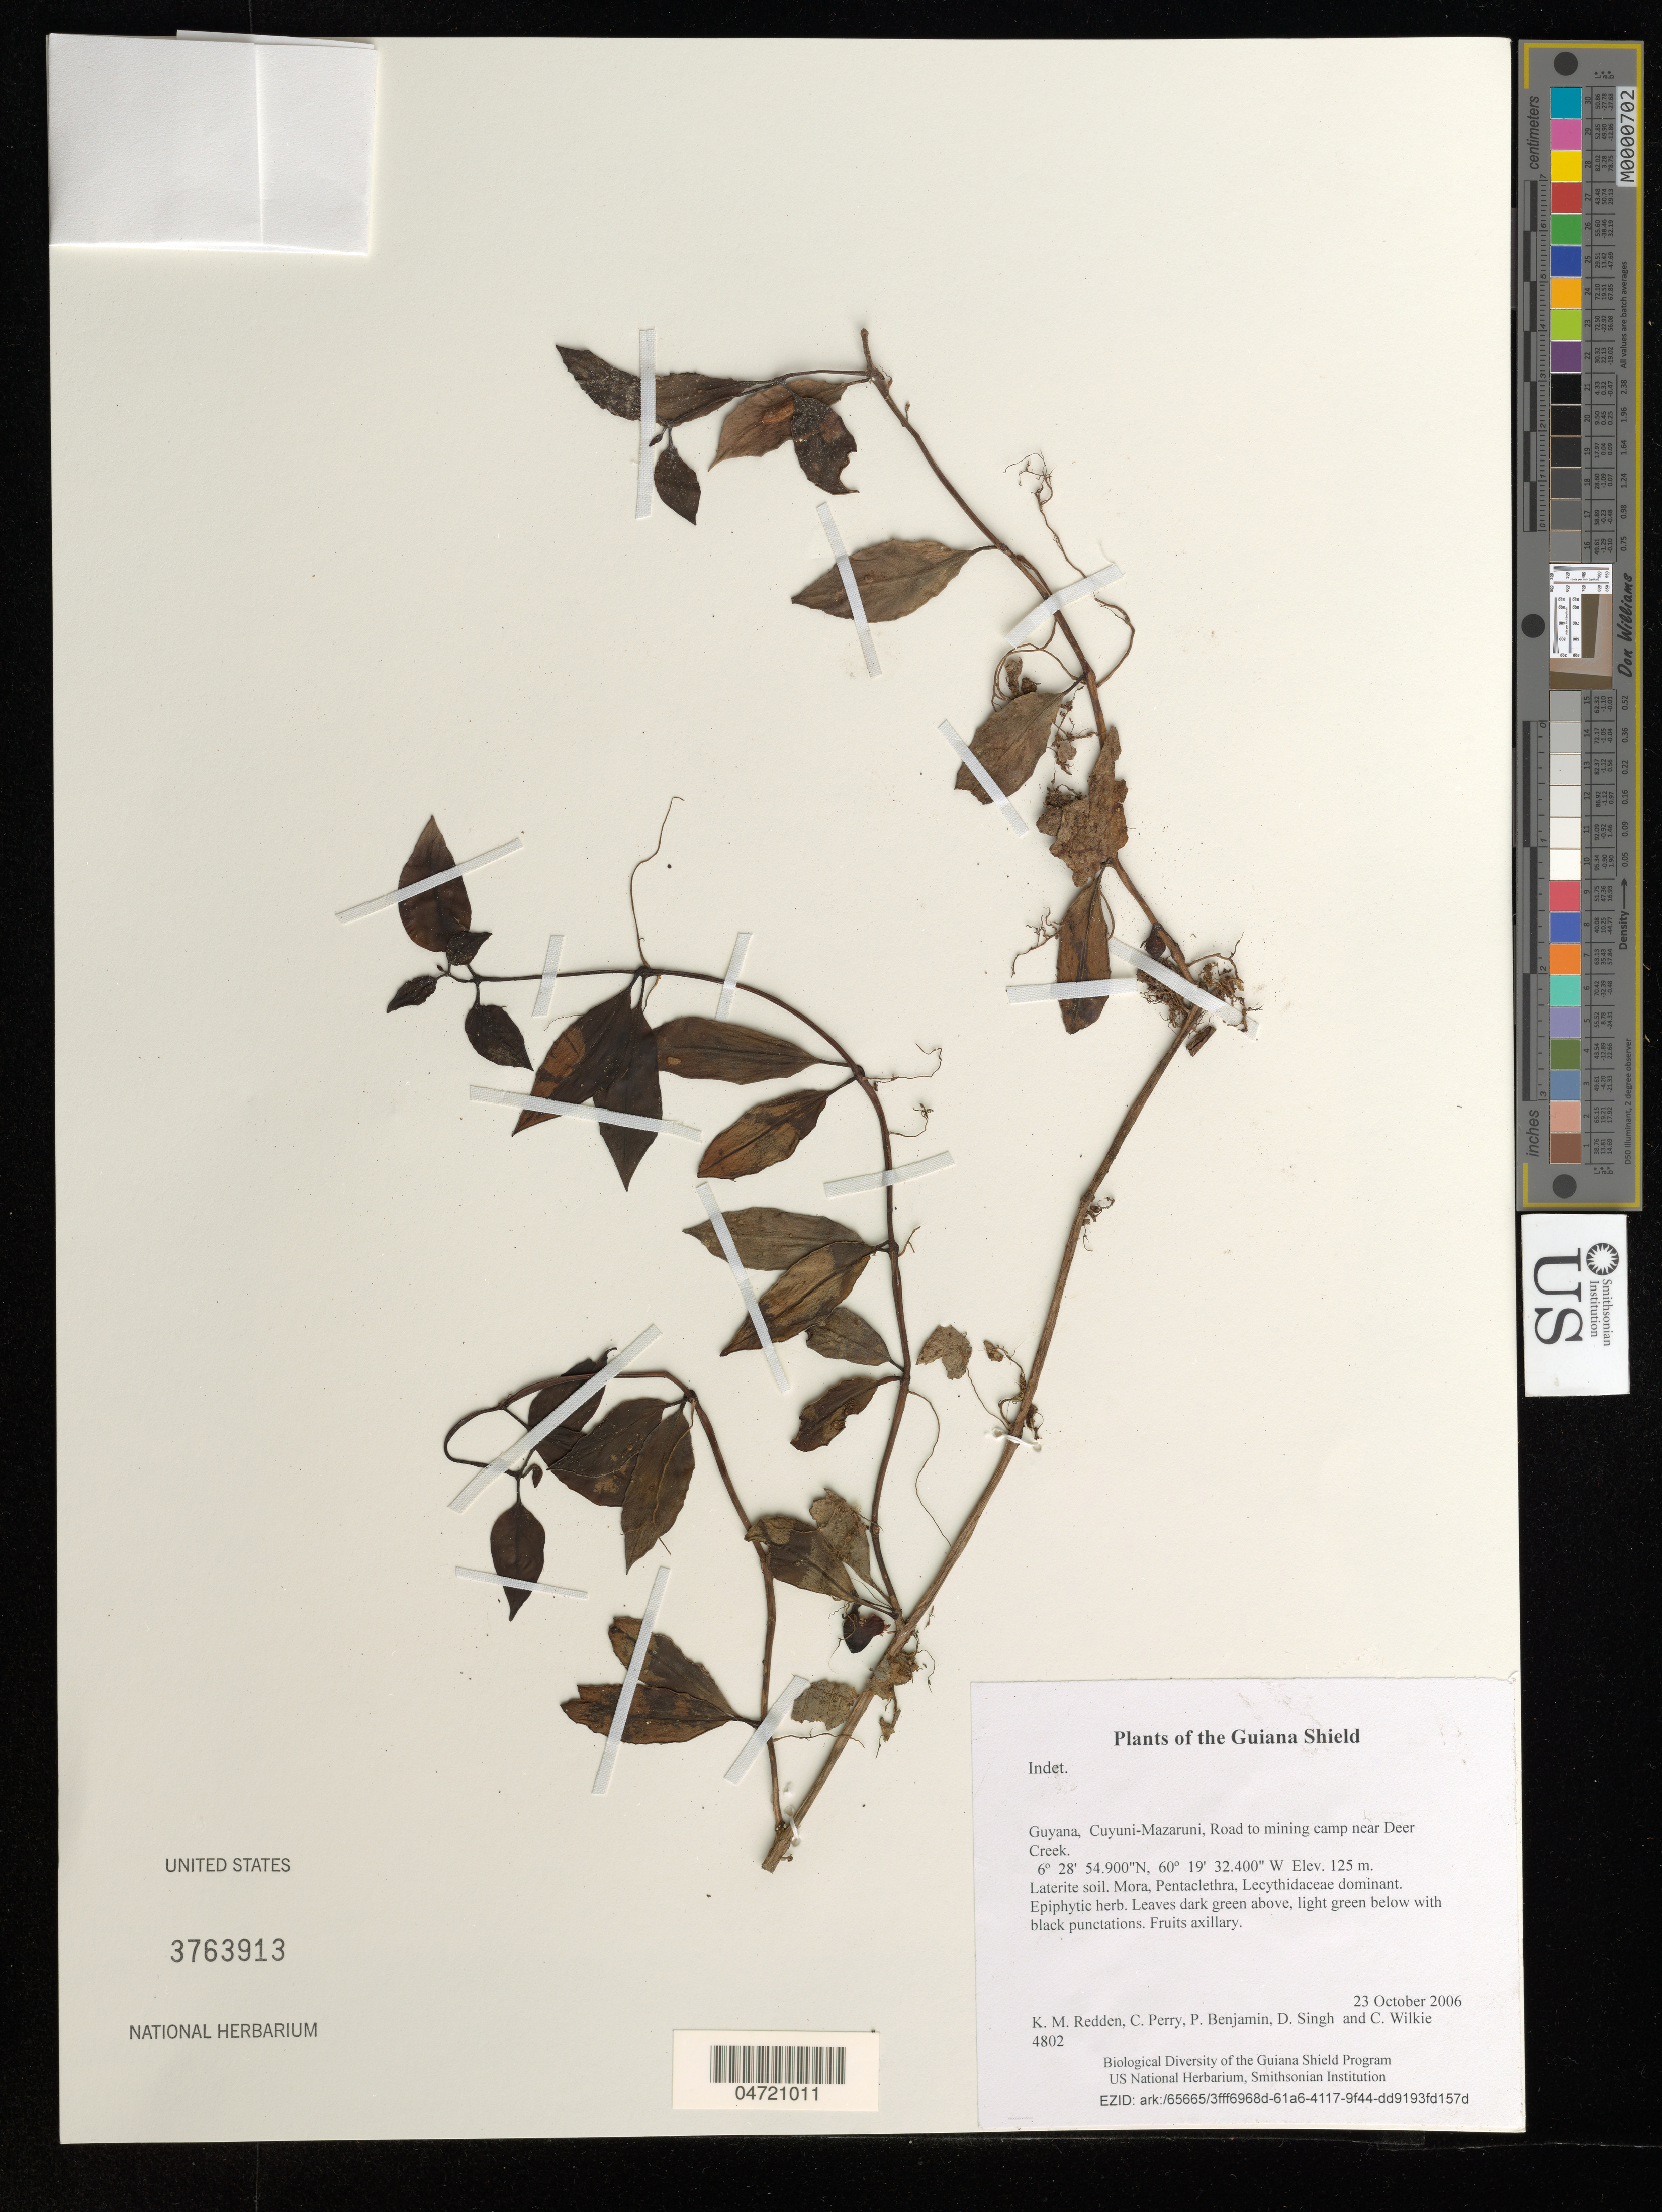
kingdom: Plantae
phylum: Tracheophyta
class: Magnoliopsida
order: Lamiales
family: Gesneriaceae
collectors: K. M. Redden, C. Perry, P. Benjamin, D. Singh & C. Wilkie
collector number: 4802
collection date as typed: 23 October 2006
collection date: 2006-10-23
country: Guyana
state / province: Cuyuni-Mazaruni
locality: Road to mining camp near Deer Creek.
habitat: Laterite soil. Mora, Pentaclethra, Lecythidaceae dominant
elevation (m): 125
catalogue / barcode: US 3763913